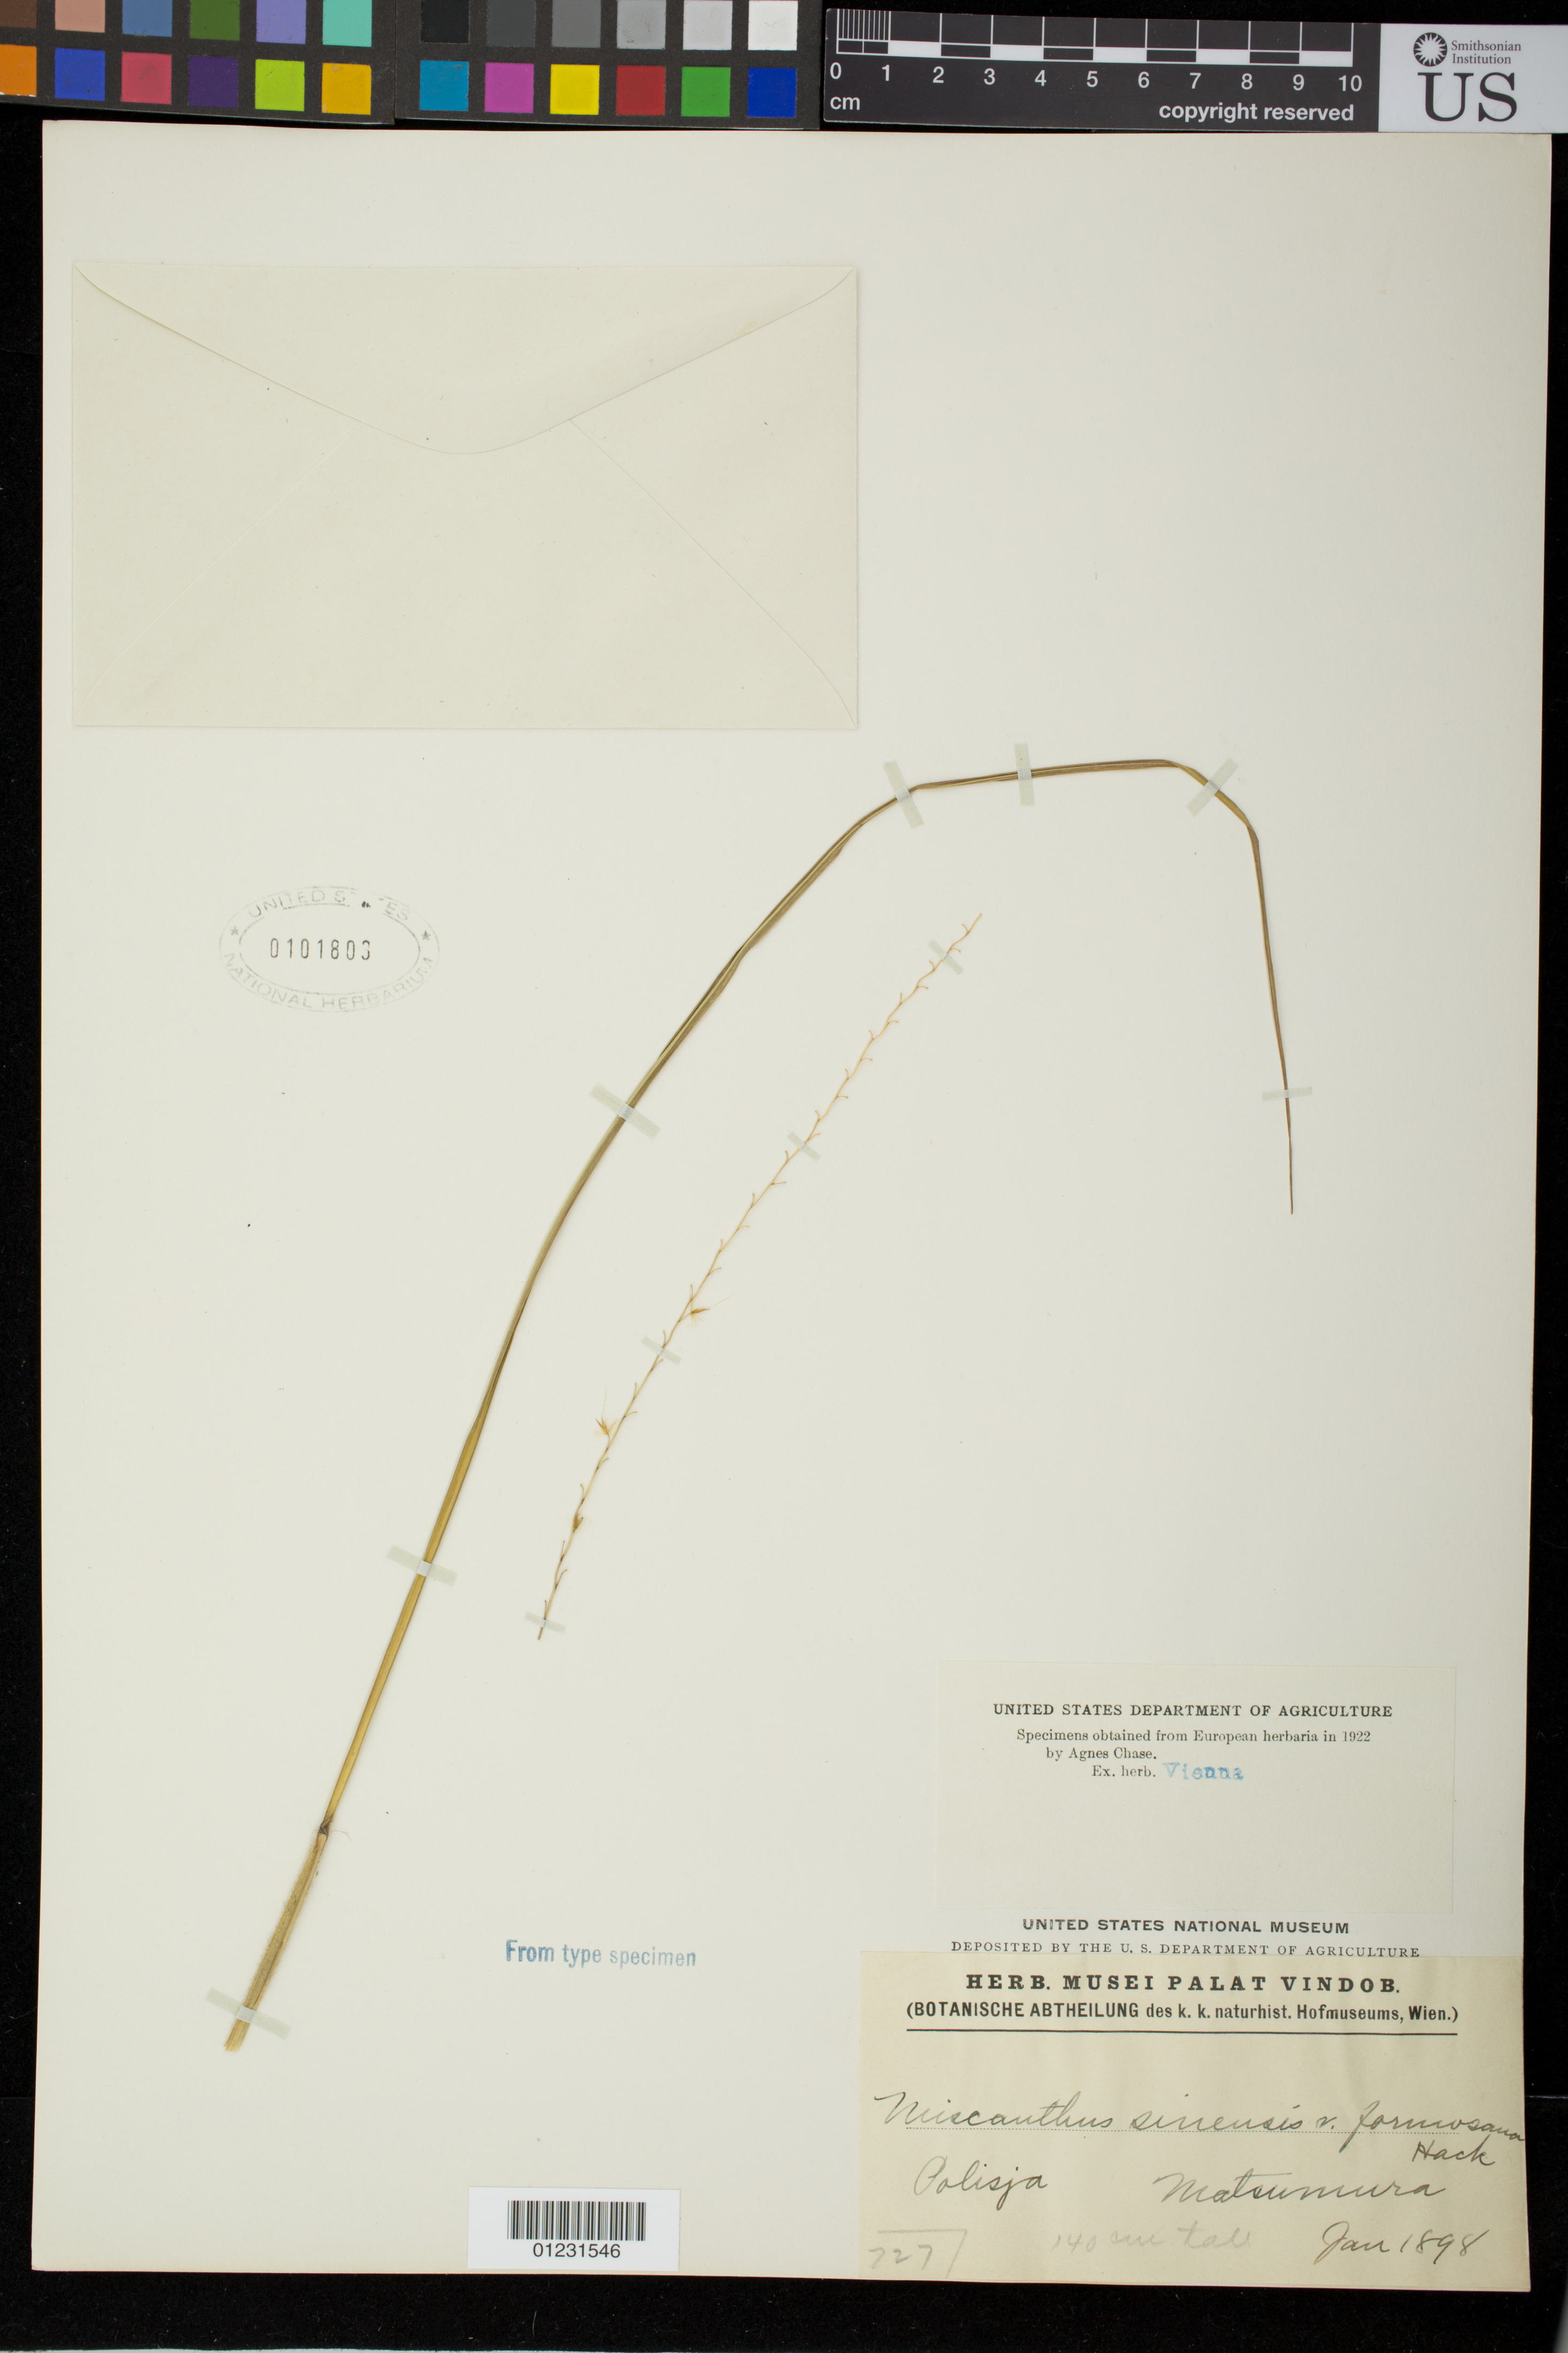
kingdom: Plantae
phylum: Tracheophyta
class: Liliopsida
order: Poales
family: Poaceae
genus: Miscanthus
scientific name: Miscanthus sinensis var. formosanus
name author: Hack.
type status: Type Collection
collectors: J. Matsumura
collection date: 1898-01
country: Taiwan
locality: Prope Polisja.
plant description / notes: Fragmentary material of type specimen ex herb. Hackel.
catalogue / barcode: US 101803